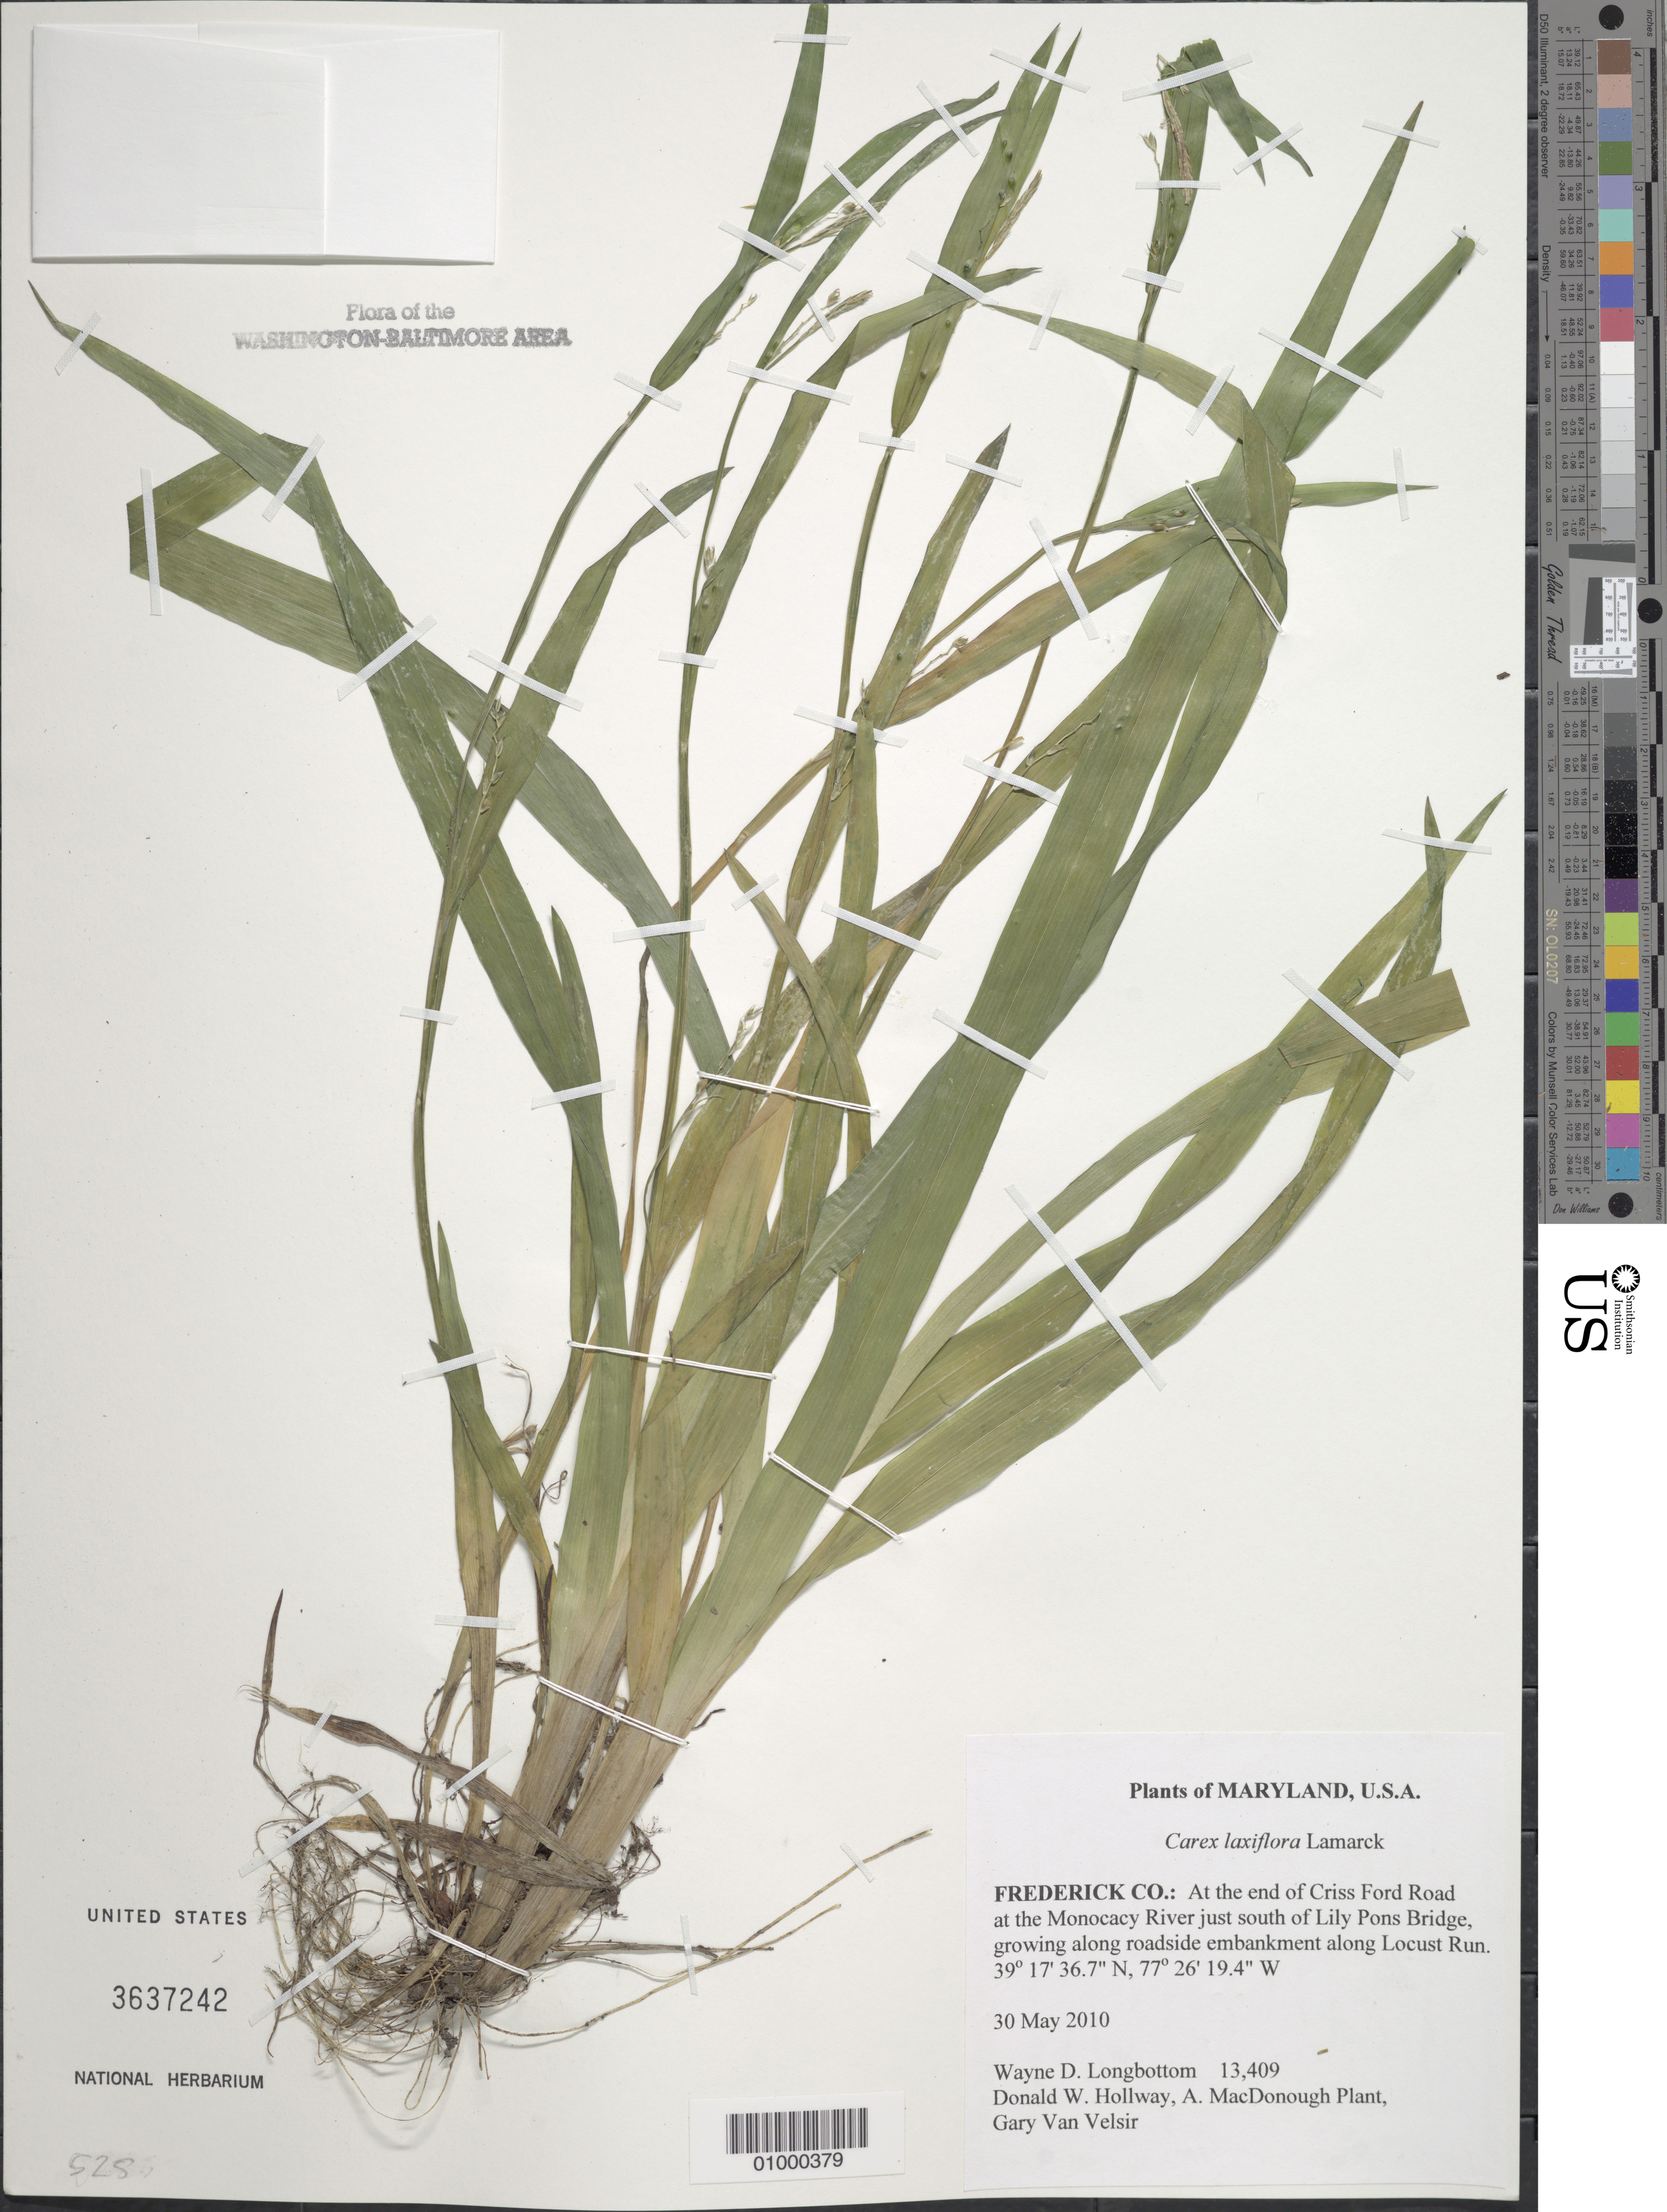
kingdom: Plantae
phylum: Tracheophyta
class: Liliopsida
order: Poales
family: Cyperaceae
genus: Carex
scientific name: Carex laxiflora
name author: Lam.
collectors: W. D. Longbottom, D. Hollway, A. M. Plant & G. Van Velsir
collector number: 13409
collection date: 2010-05-30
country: United States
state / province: Maryland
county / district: Frederick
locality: At the end of Criss Ford Road at the Monocacy River just south of Lily Pons Bridge, growing along roadside embankment along Locust Run.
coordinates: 39 17 36.7 N, 76 26 19.4 W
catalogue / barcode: US 3637242